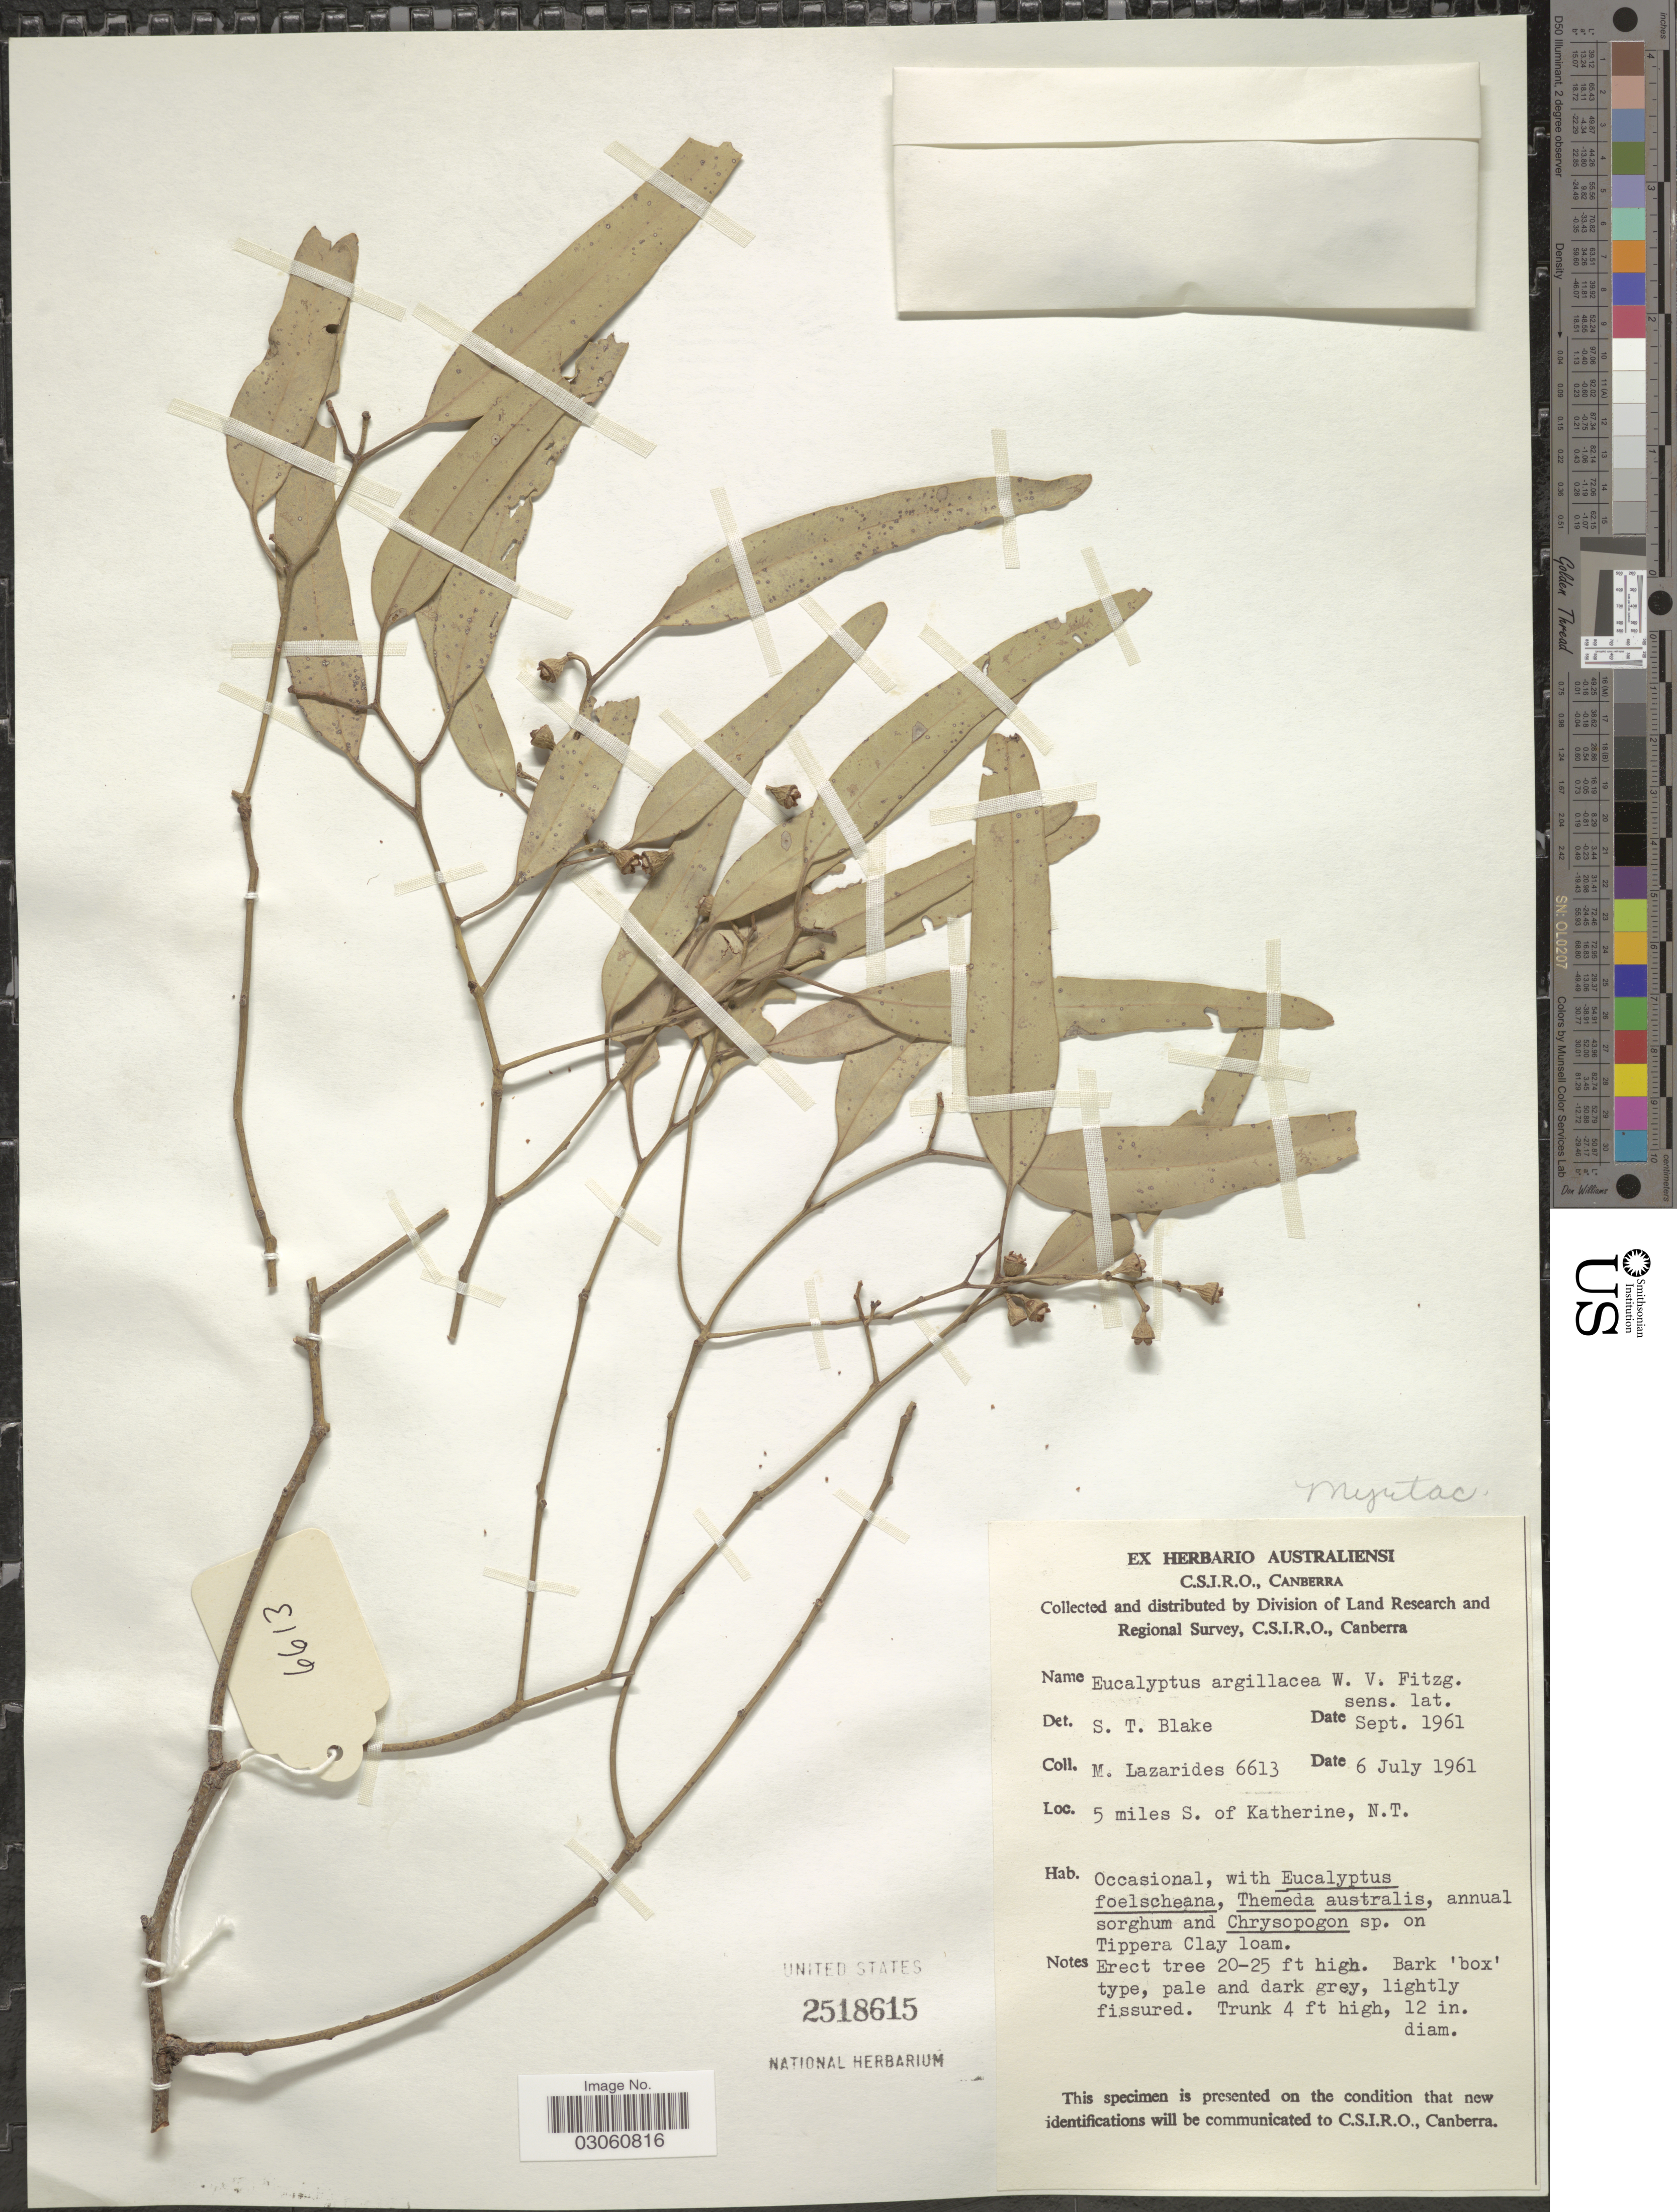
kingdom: Plantae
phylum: Tracheophyta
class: Magnoliopsida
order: Myrtales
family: Myrtaceae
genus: Eucalyptus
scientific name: Eucalyptus argillacea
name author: W. Fitzg. ex Maiden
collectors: M. Lazarides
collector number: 6613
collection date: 1961-07-06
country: Australia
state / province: Northern Territory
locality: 5 miles S. of Katherine, N.T.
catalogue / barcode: US 2518615